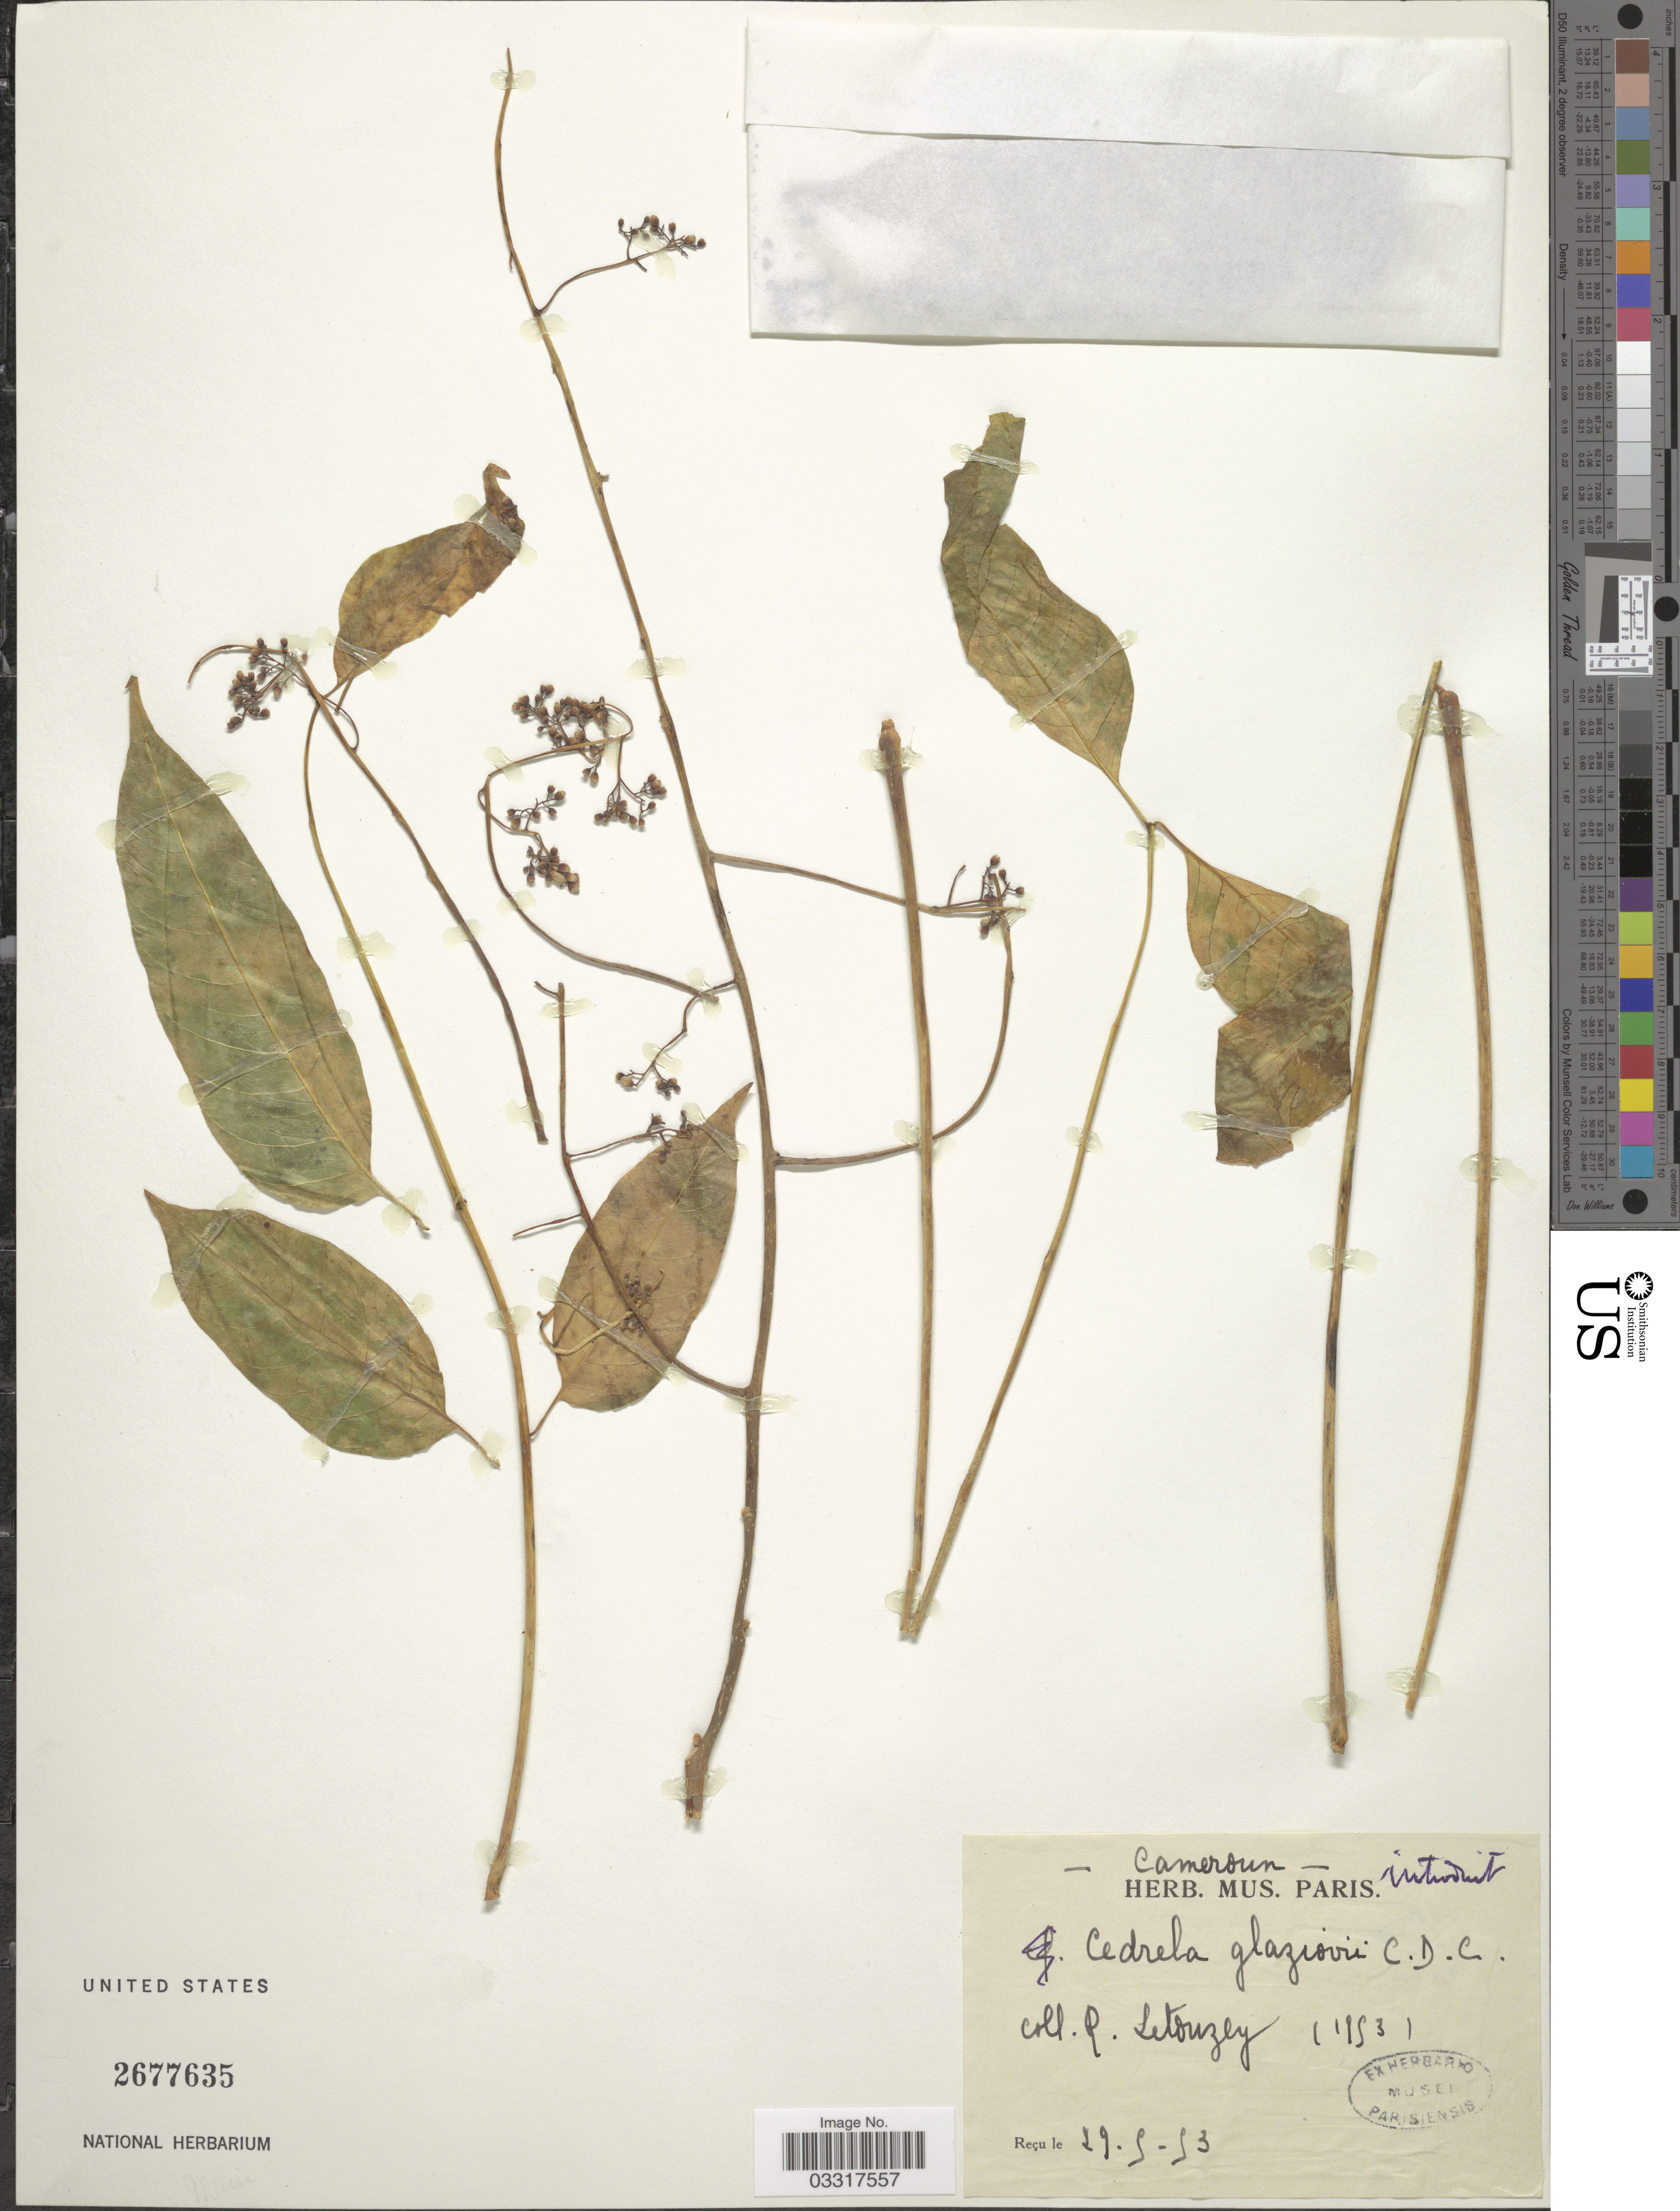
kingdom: Plantae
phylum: Tracheophyta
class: Magnoliopsida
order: Sapindales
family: Meliaceae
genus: Cedrela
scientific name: Cedrela odorata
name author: L.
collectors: R. Letouzey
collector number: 119531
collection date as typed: Transcribed d/m/y: 29/5/53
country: Cameroon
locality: Cameroun.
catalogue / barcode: US 2677635